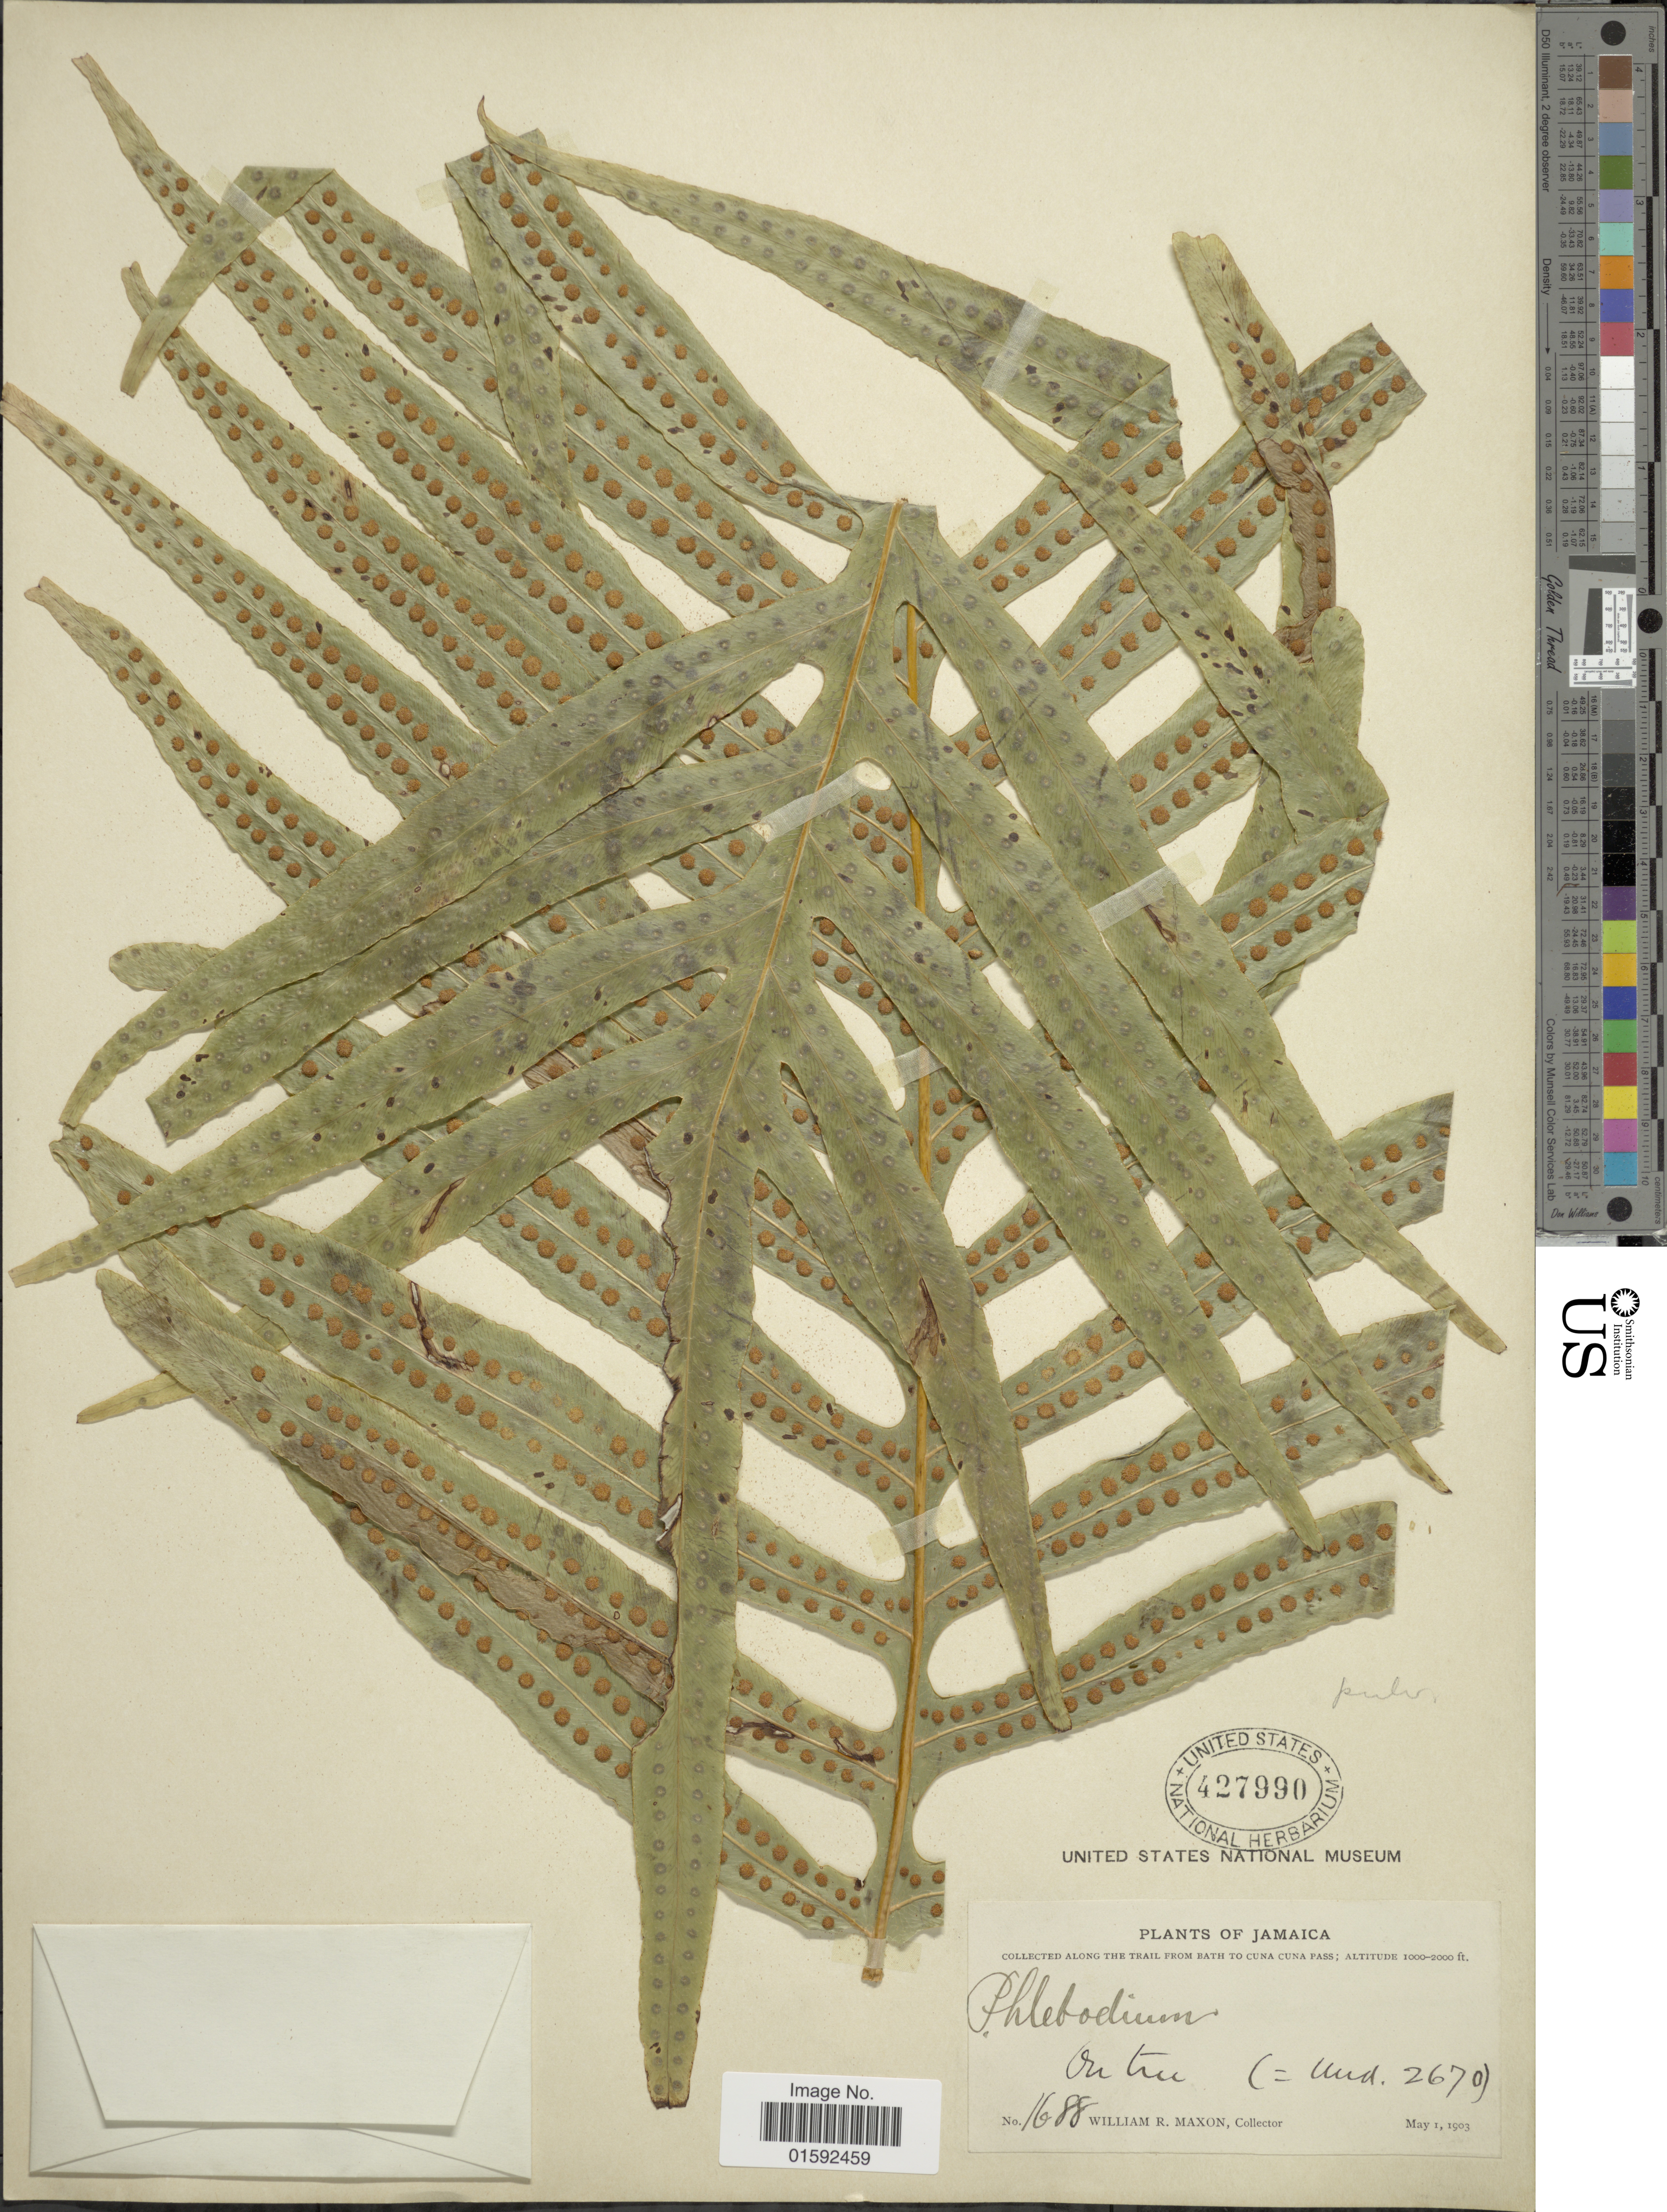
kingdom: Plantae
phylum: Tracheophyta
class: Polypodiopsida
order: Polypodiales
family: Polypodiaceae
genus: Phlebodium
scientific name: Phlebodium pseudoaureum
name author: (Cav.) Lellinger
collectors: W. R. Maxon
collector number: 1688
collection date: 1903-05-01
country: Jamaica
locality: Jamaica, along the trail from Bath to Cuna Cuna Pass.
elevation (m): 305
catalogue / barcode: US 427990